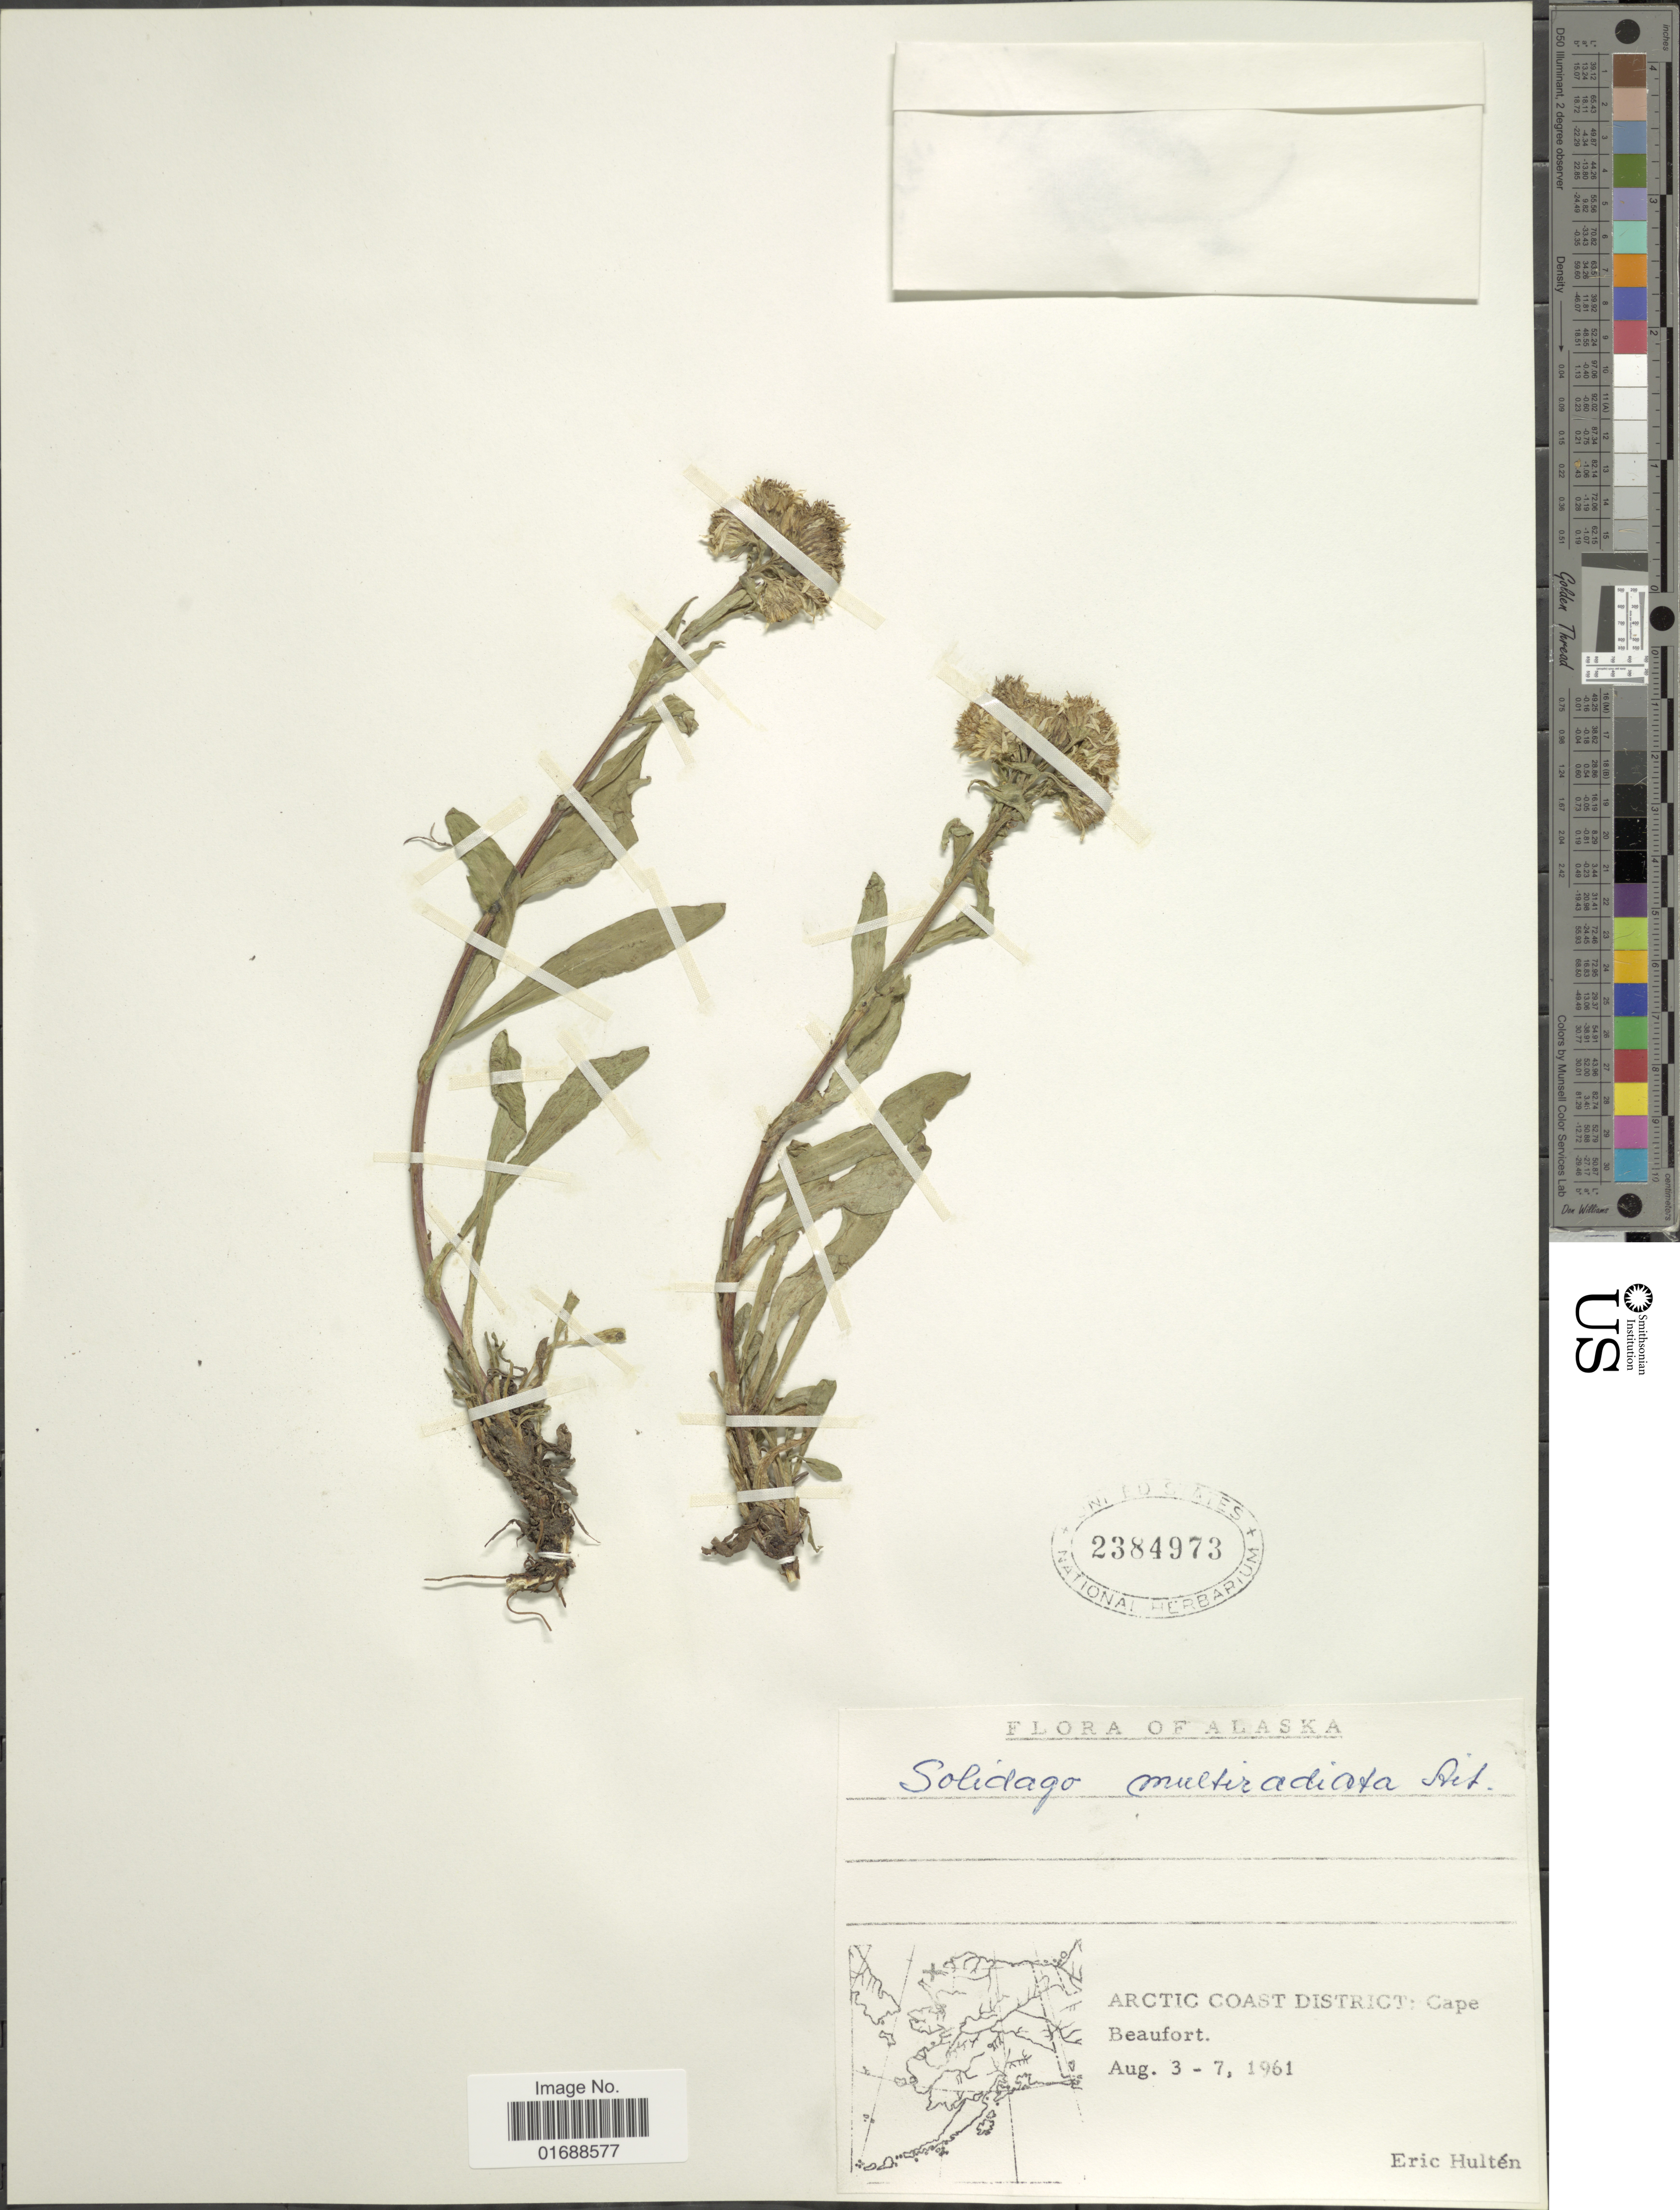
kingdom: Plantae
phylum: Tracheophyta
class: Magnoliopsida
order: Asterales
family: Asteraceae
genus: Solidago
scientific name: Solidago multiradiata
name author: Aiton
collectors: E. G. Hultén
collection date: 1961-08-03/1961-08-07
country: United States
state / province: Alaska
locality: Arctic Coast District: Cape Beaufort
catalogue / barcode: US 2384973